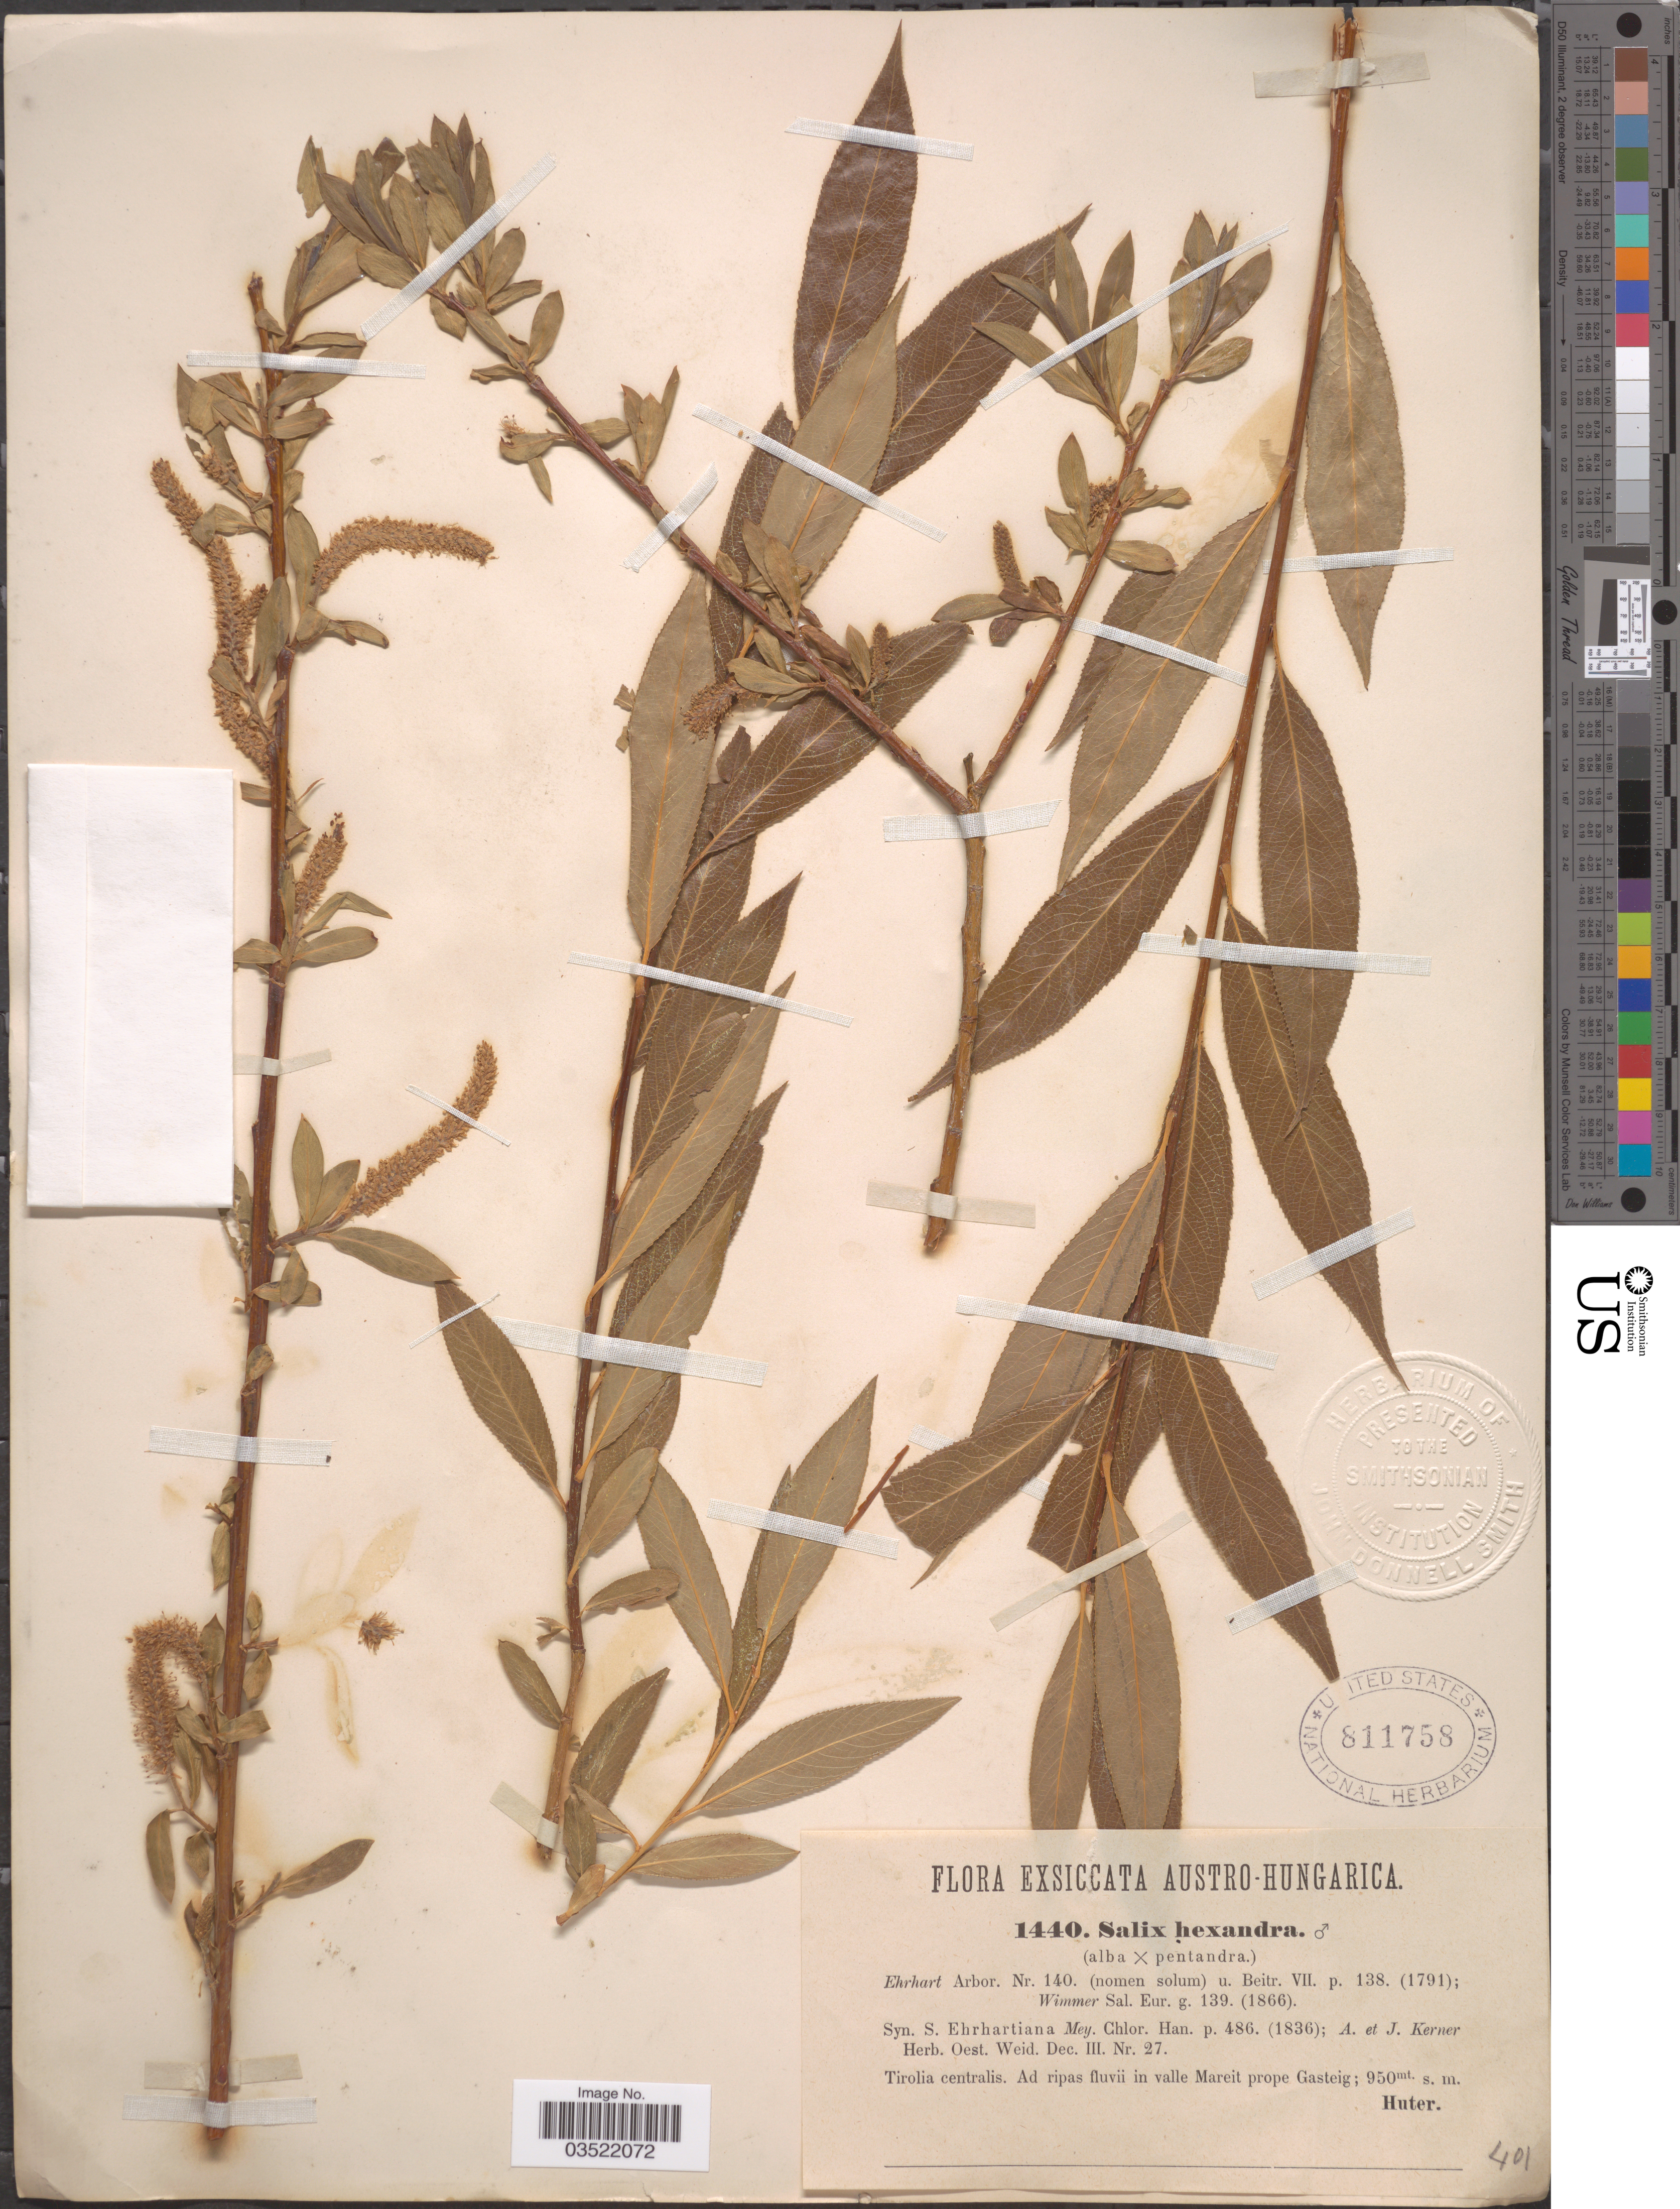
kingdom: Plantae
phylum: Tracheophyta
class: Magnoliopsida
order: Malpighiales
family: Salicaceae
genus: Salix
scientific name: Salix hexandra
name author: Ehrh.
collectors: -. Huter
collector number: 1440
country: Italy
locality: Austro-Hungarica. Tirolia centralis. Ad ripas fluvii in valle Mareit prope gasteig.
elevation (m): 950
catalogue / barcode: US 811758